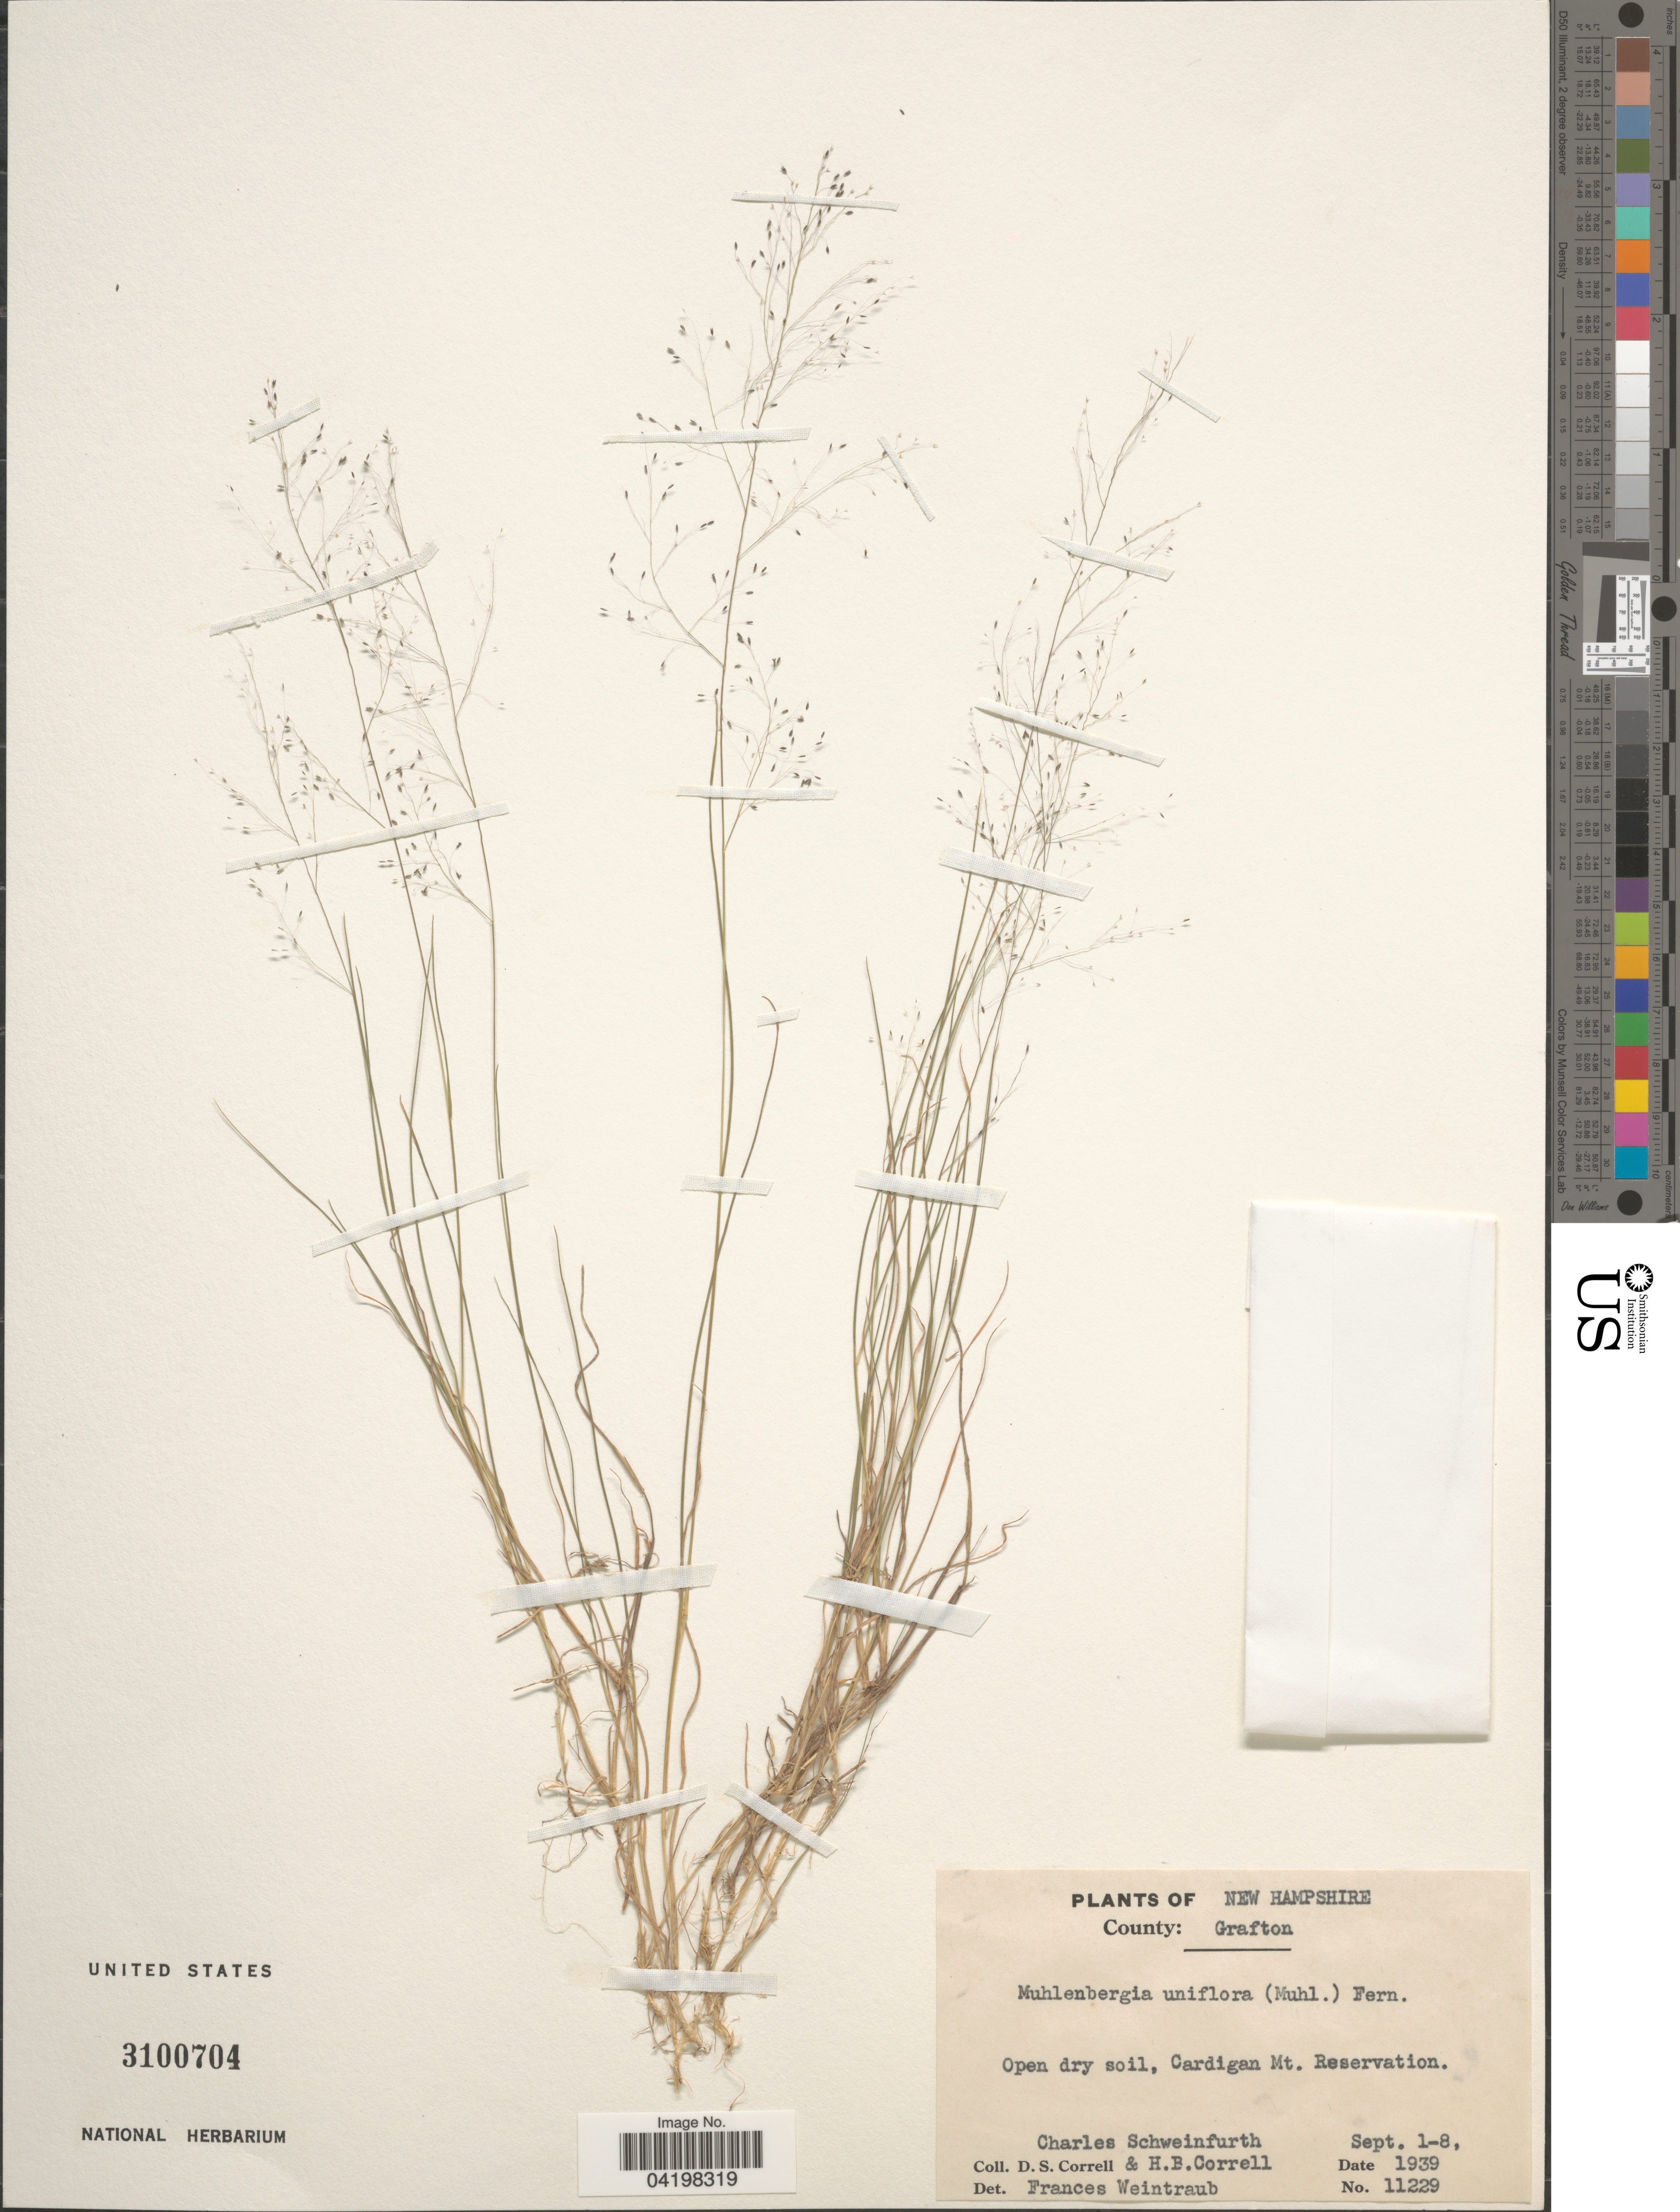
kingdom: Plantae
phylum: Tracheophyta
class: Liliopsida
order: Poales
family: Poaceae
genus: Muhlenbergia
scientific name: Muhlenbergia uniflora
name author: (Muhl.) Fernald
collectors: D. S. Correll, H. Correll & C. Schweinfurth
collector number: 11229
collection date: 1939-09-01/1939-09-08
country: United States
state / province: New Hampshire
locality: County: Grafton. Open dry soil, Cardigan Mt. Reservation.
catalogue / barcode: US 3100704